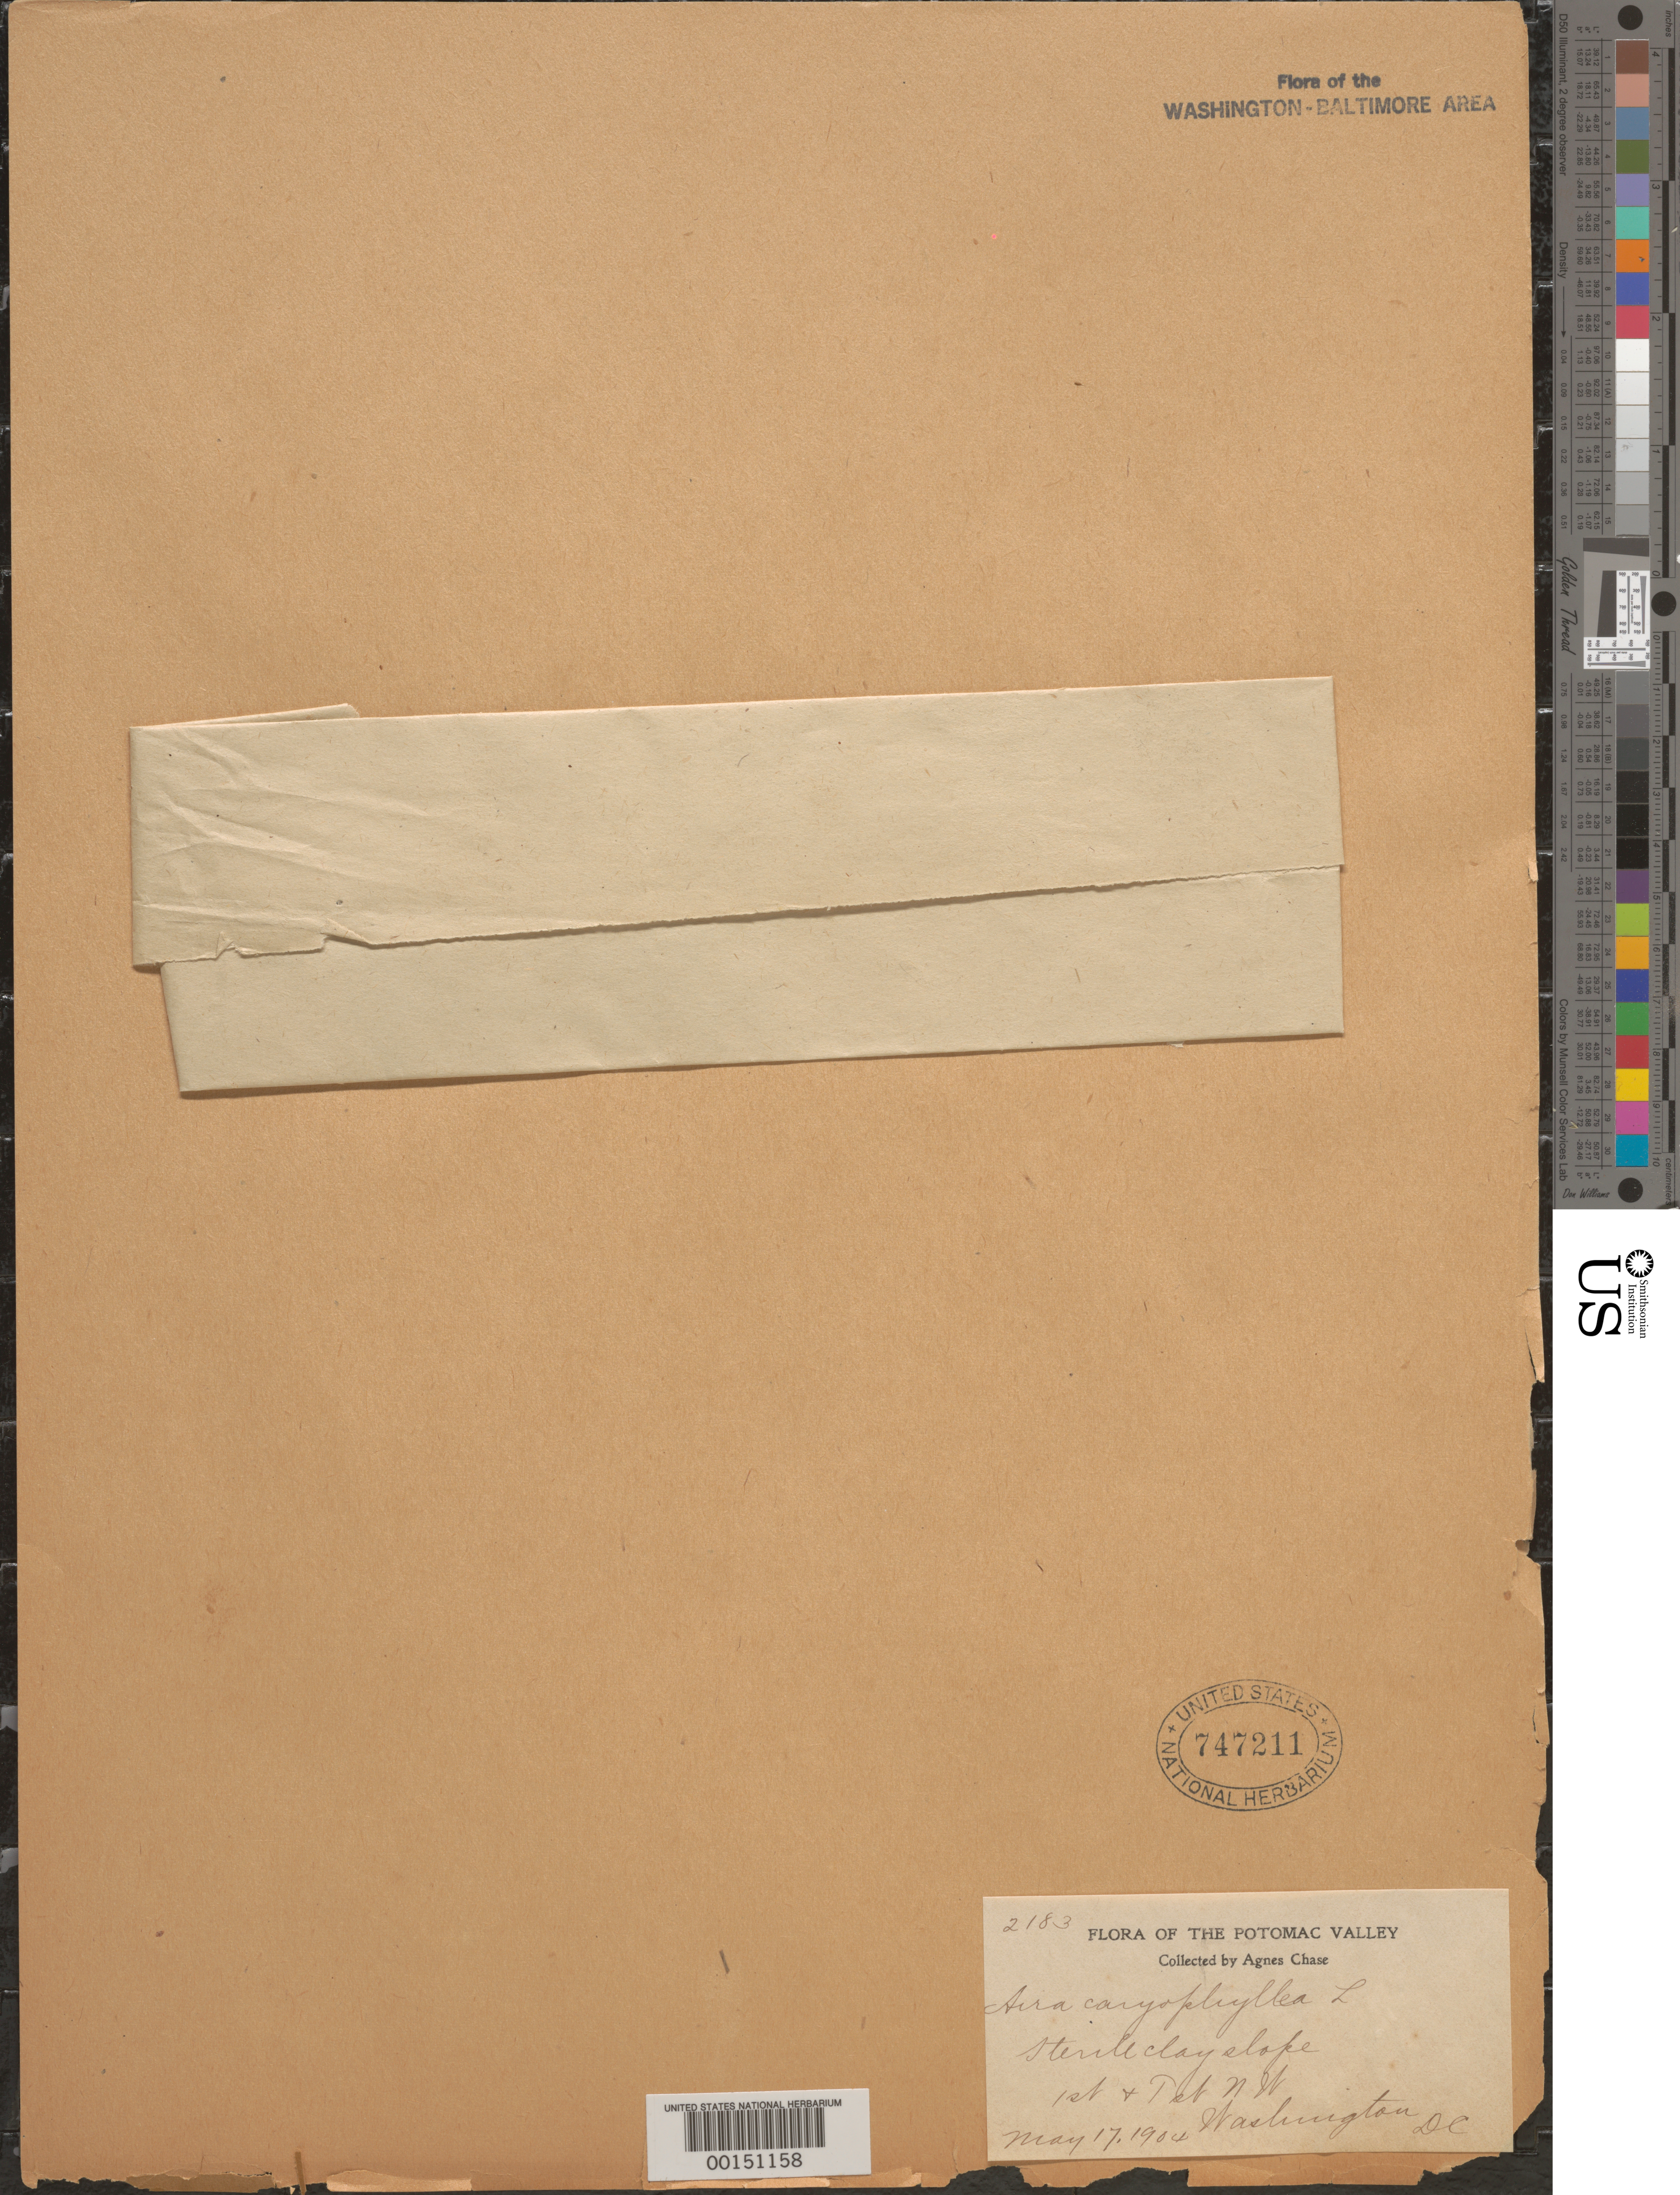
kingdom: Plantae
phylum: Tracheophyta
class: Liliopsida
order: Poales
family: Poaceae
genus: Aira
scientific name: Aira caryophyllea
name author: L.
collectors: A. Chase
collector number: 2183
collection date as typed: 17 May 1904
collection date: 1904-05-17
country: United States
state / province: District of Columbia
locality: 1st & T St., NW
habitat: Sterile clay slope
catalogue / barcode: US 747211